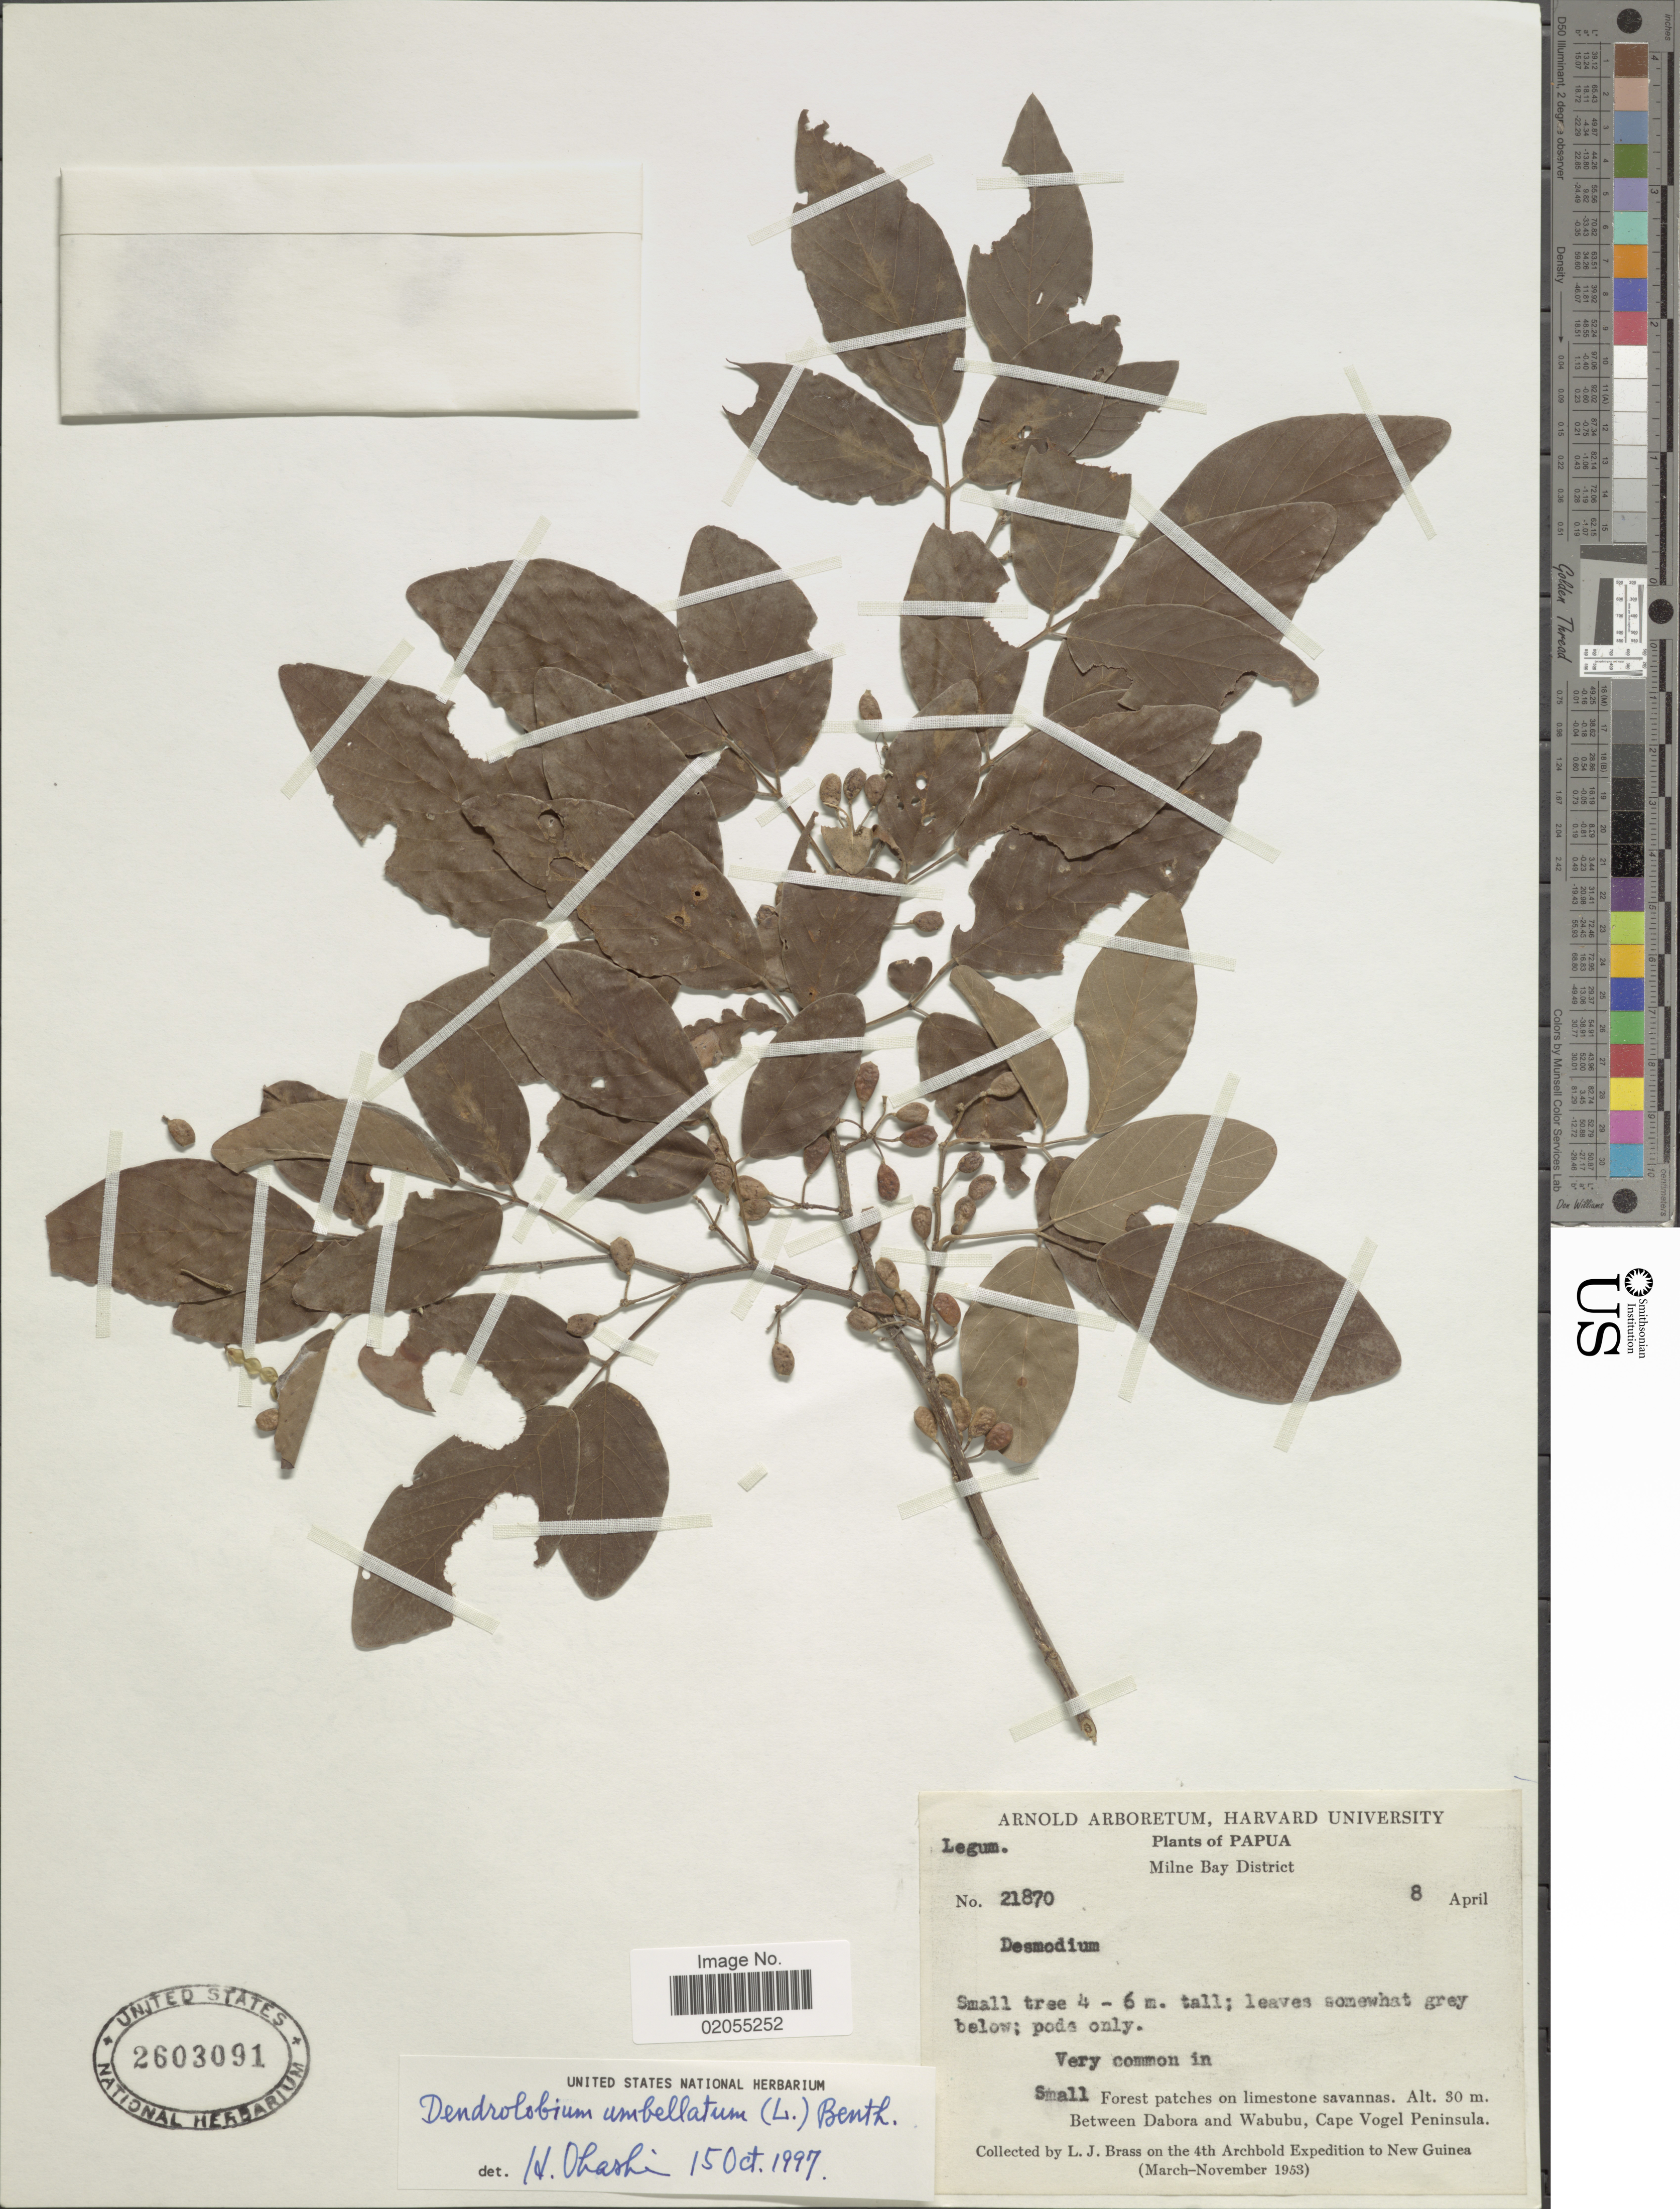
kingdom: Plantae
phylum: Tracheophyta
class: Magnoliopsida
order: Fabales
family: Fabaceae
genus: Dendrolobium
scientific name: Dendrolobium umbellatum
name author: (L.) Benth.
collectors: L. J. Brass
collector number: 21870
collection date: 1953-04-08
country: Papua New Guinea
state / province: Milne Bay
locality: Papua, between Dabora and Wabubu, Cape Vogel Peninsula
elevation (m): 30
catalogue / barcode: US 2603091